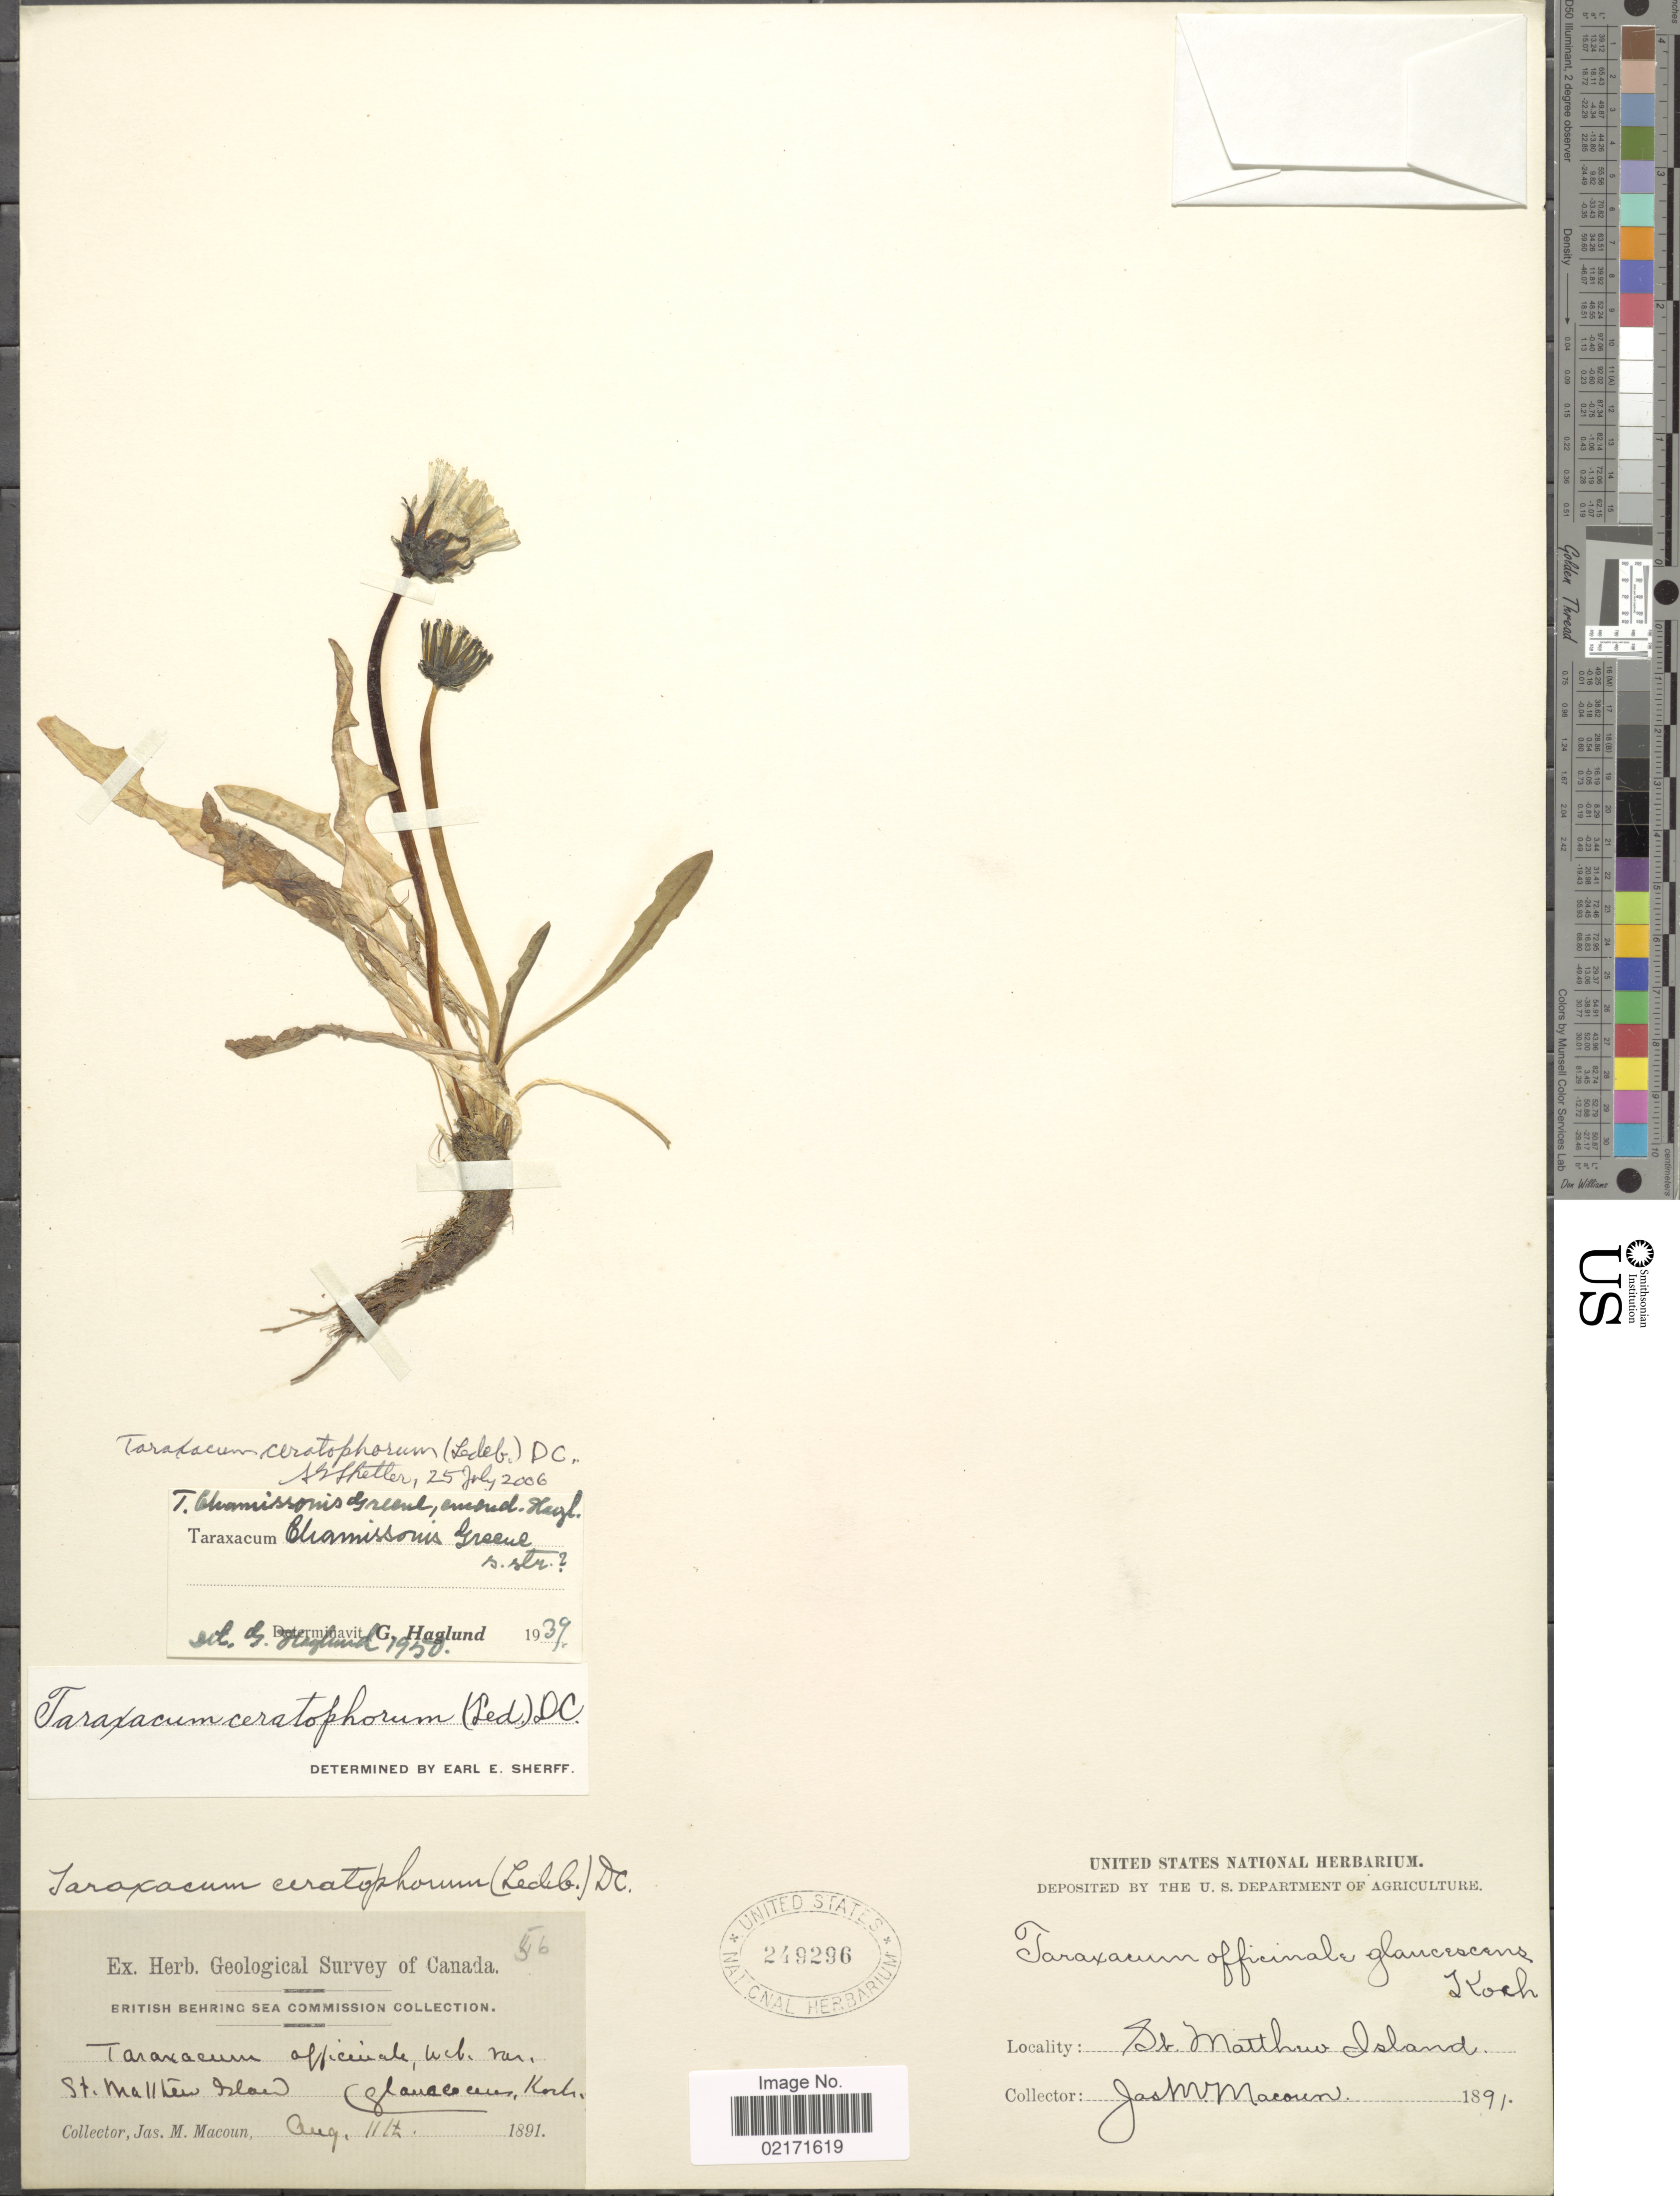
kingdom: Plantae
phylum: Tracheophyta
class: Magnoliopsida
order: Asterales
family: Asteraceae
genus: Taraxacum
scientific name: Taraxacum ceratophorum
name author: (Ledeb.) DC.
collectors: J. M. Macoun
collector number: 56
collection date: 1891-08-11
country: United States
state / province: Alaska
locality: St. Matthew Island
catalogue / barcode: US 249296